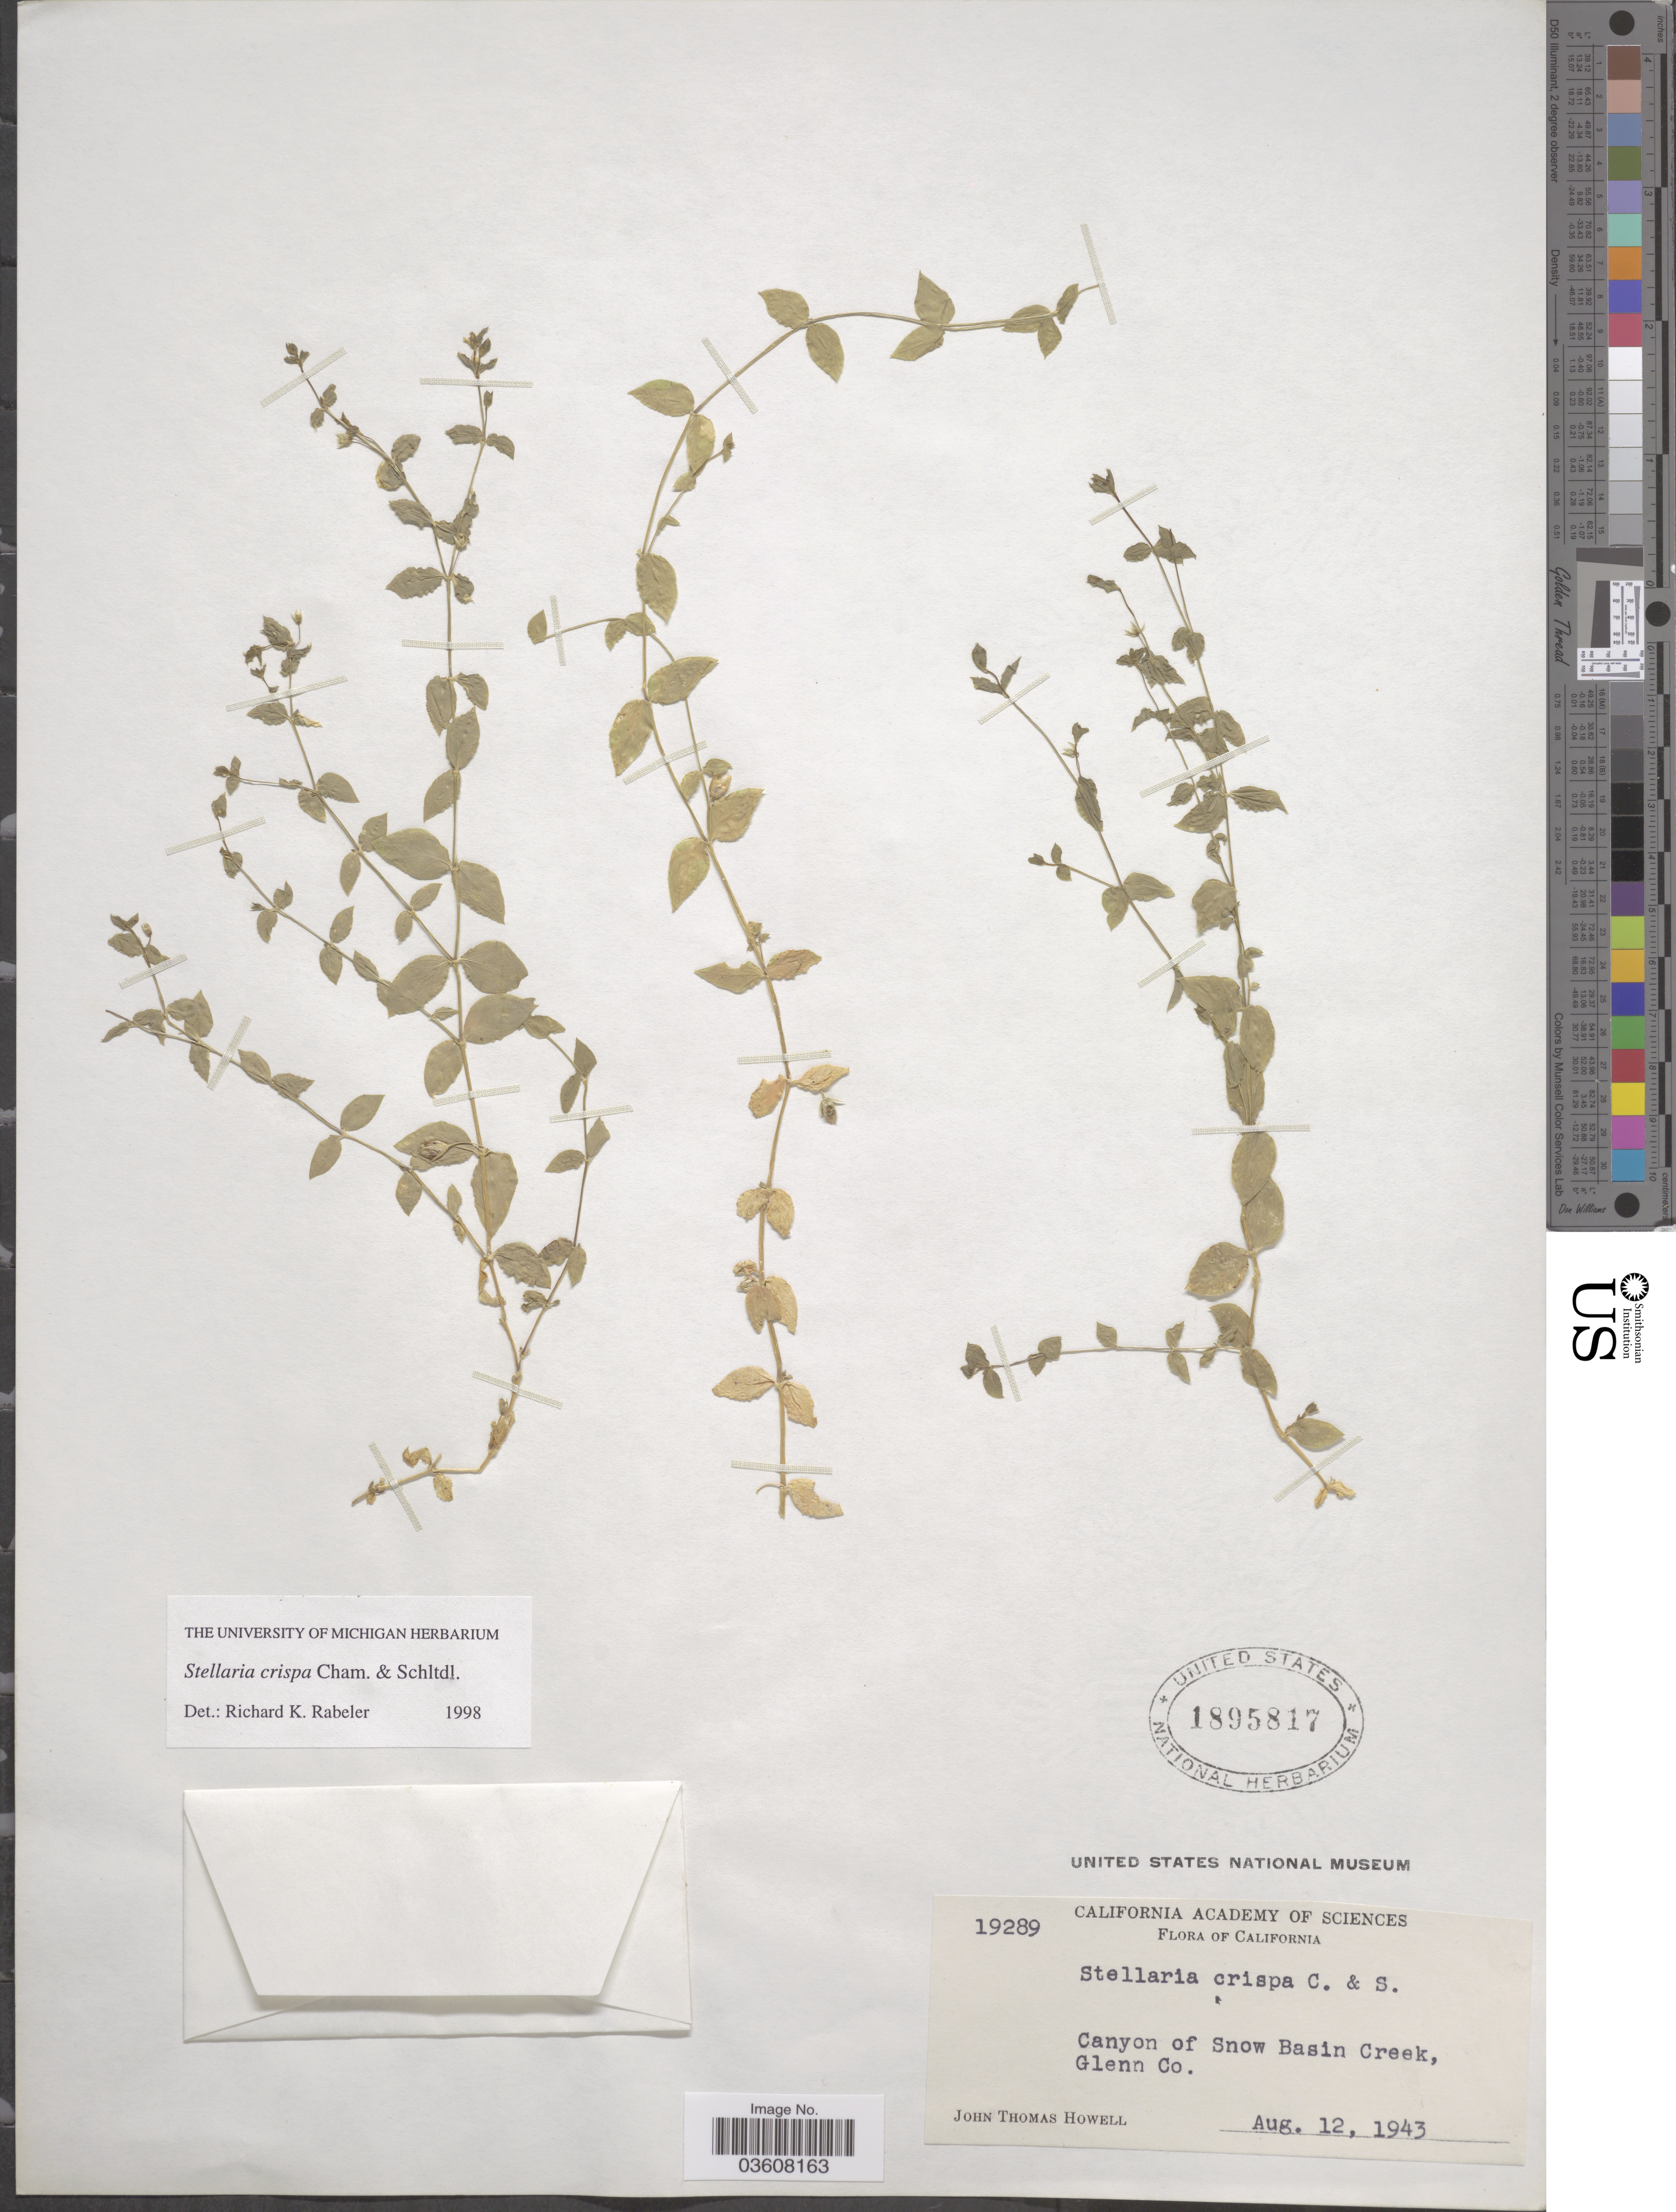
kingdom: Plantae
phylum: Tracheophyta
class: Magnoliopsida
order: Caryophyllales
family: Caryophyllaceae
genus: Stellaria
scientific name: Stellaria crispa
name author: Cham. & Schltdl.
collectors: J. T. Howell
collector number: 19289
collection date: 1943-08-12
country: United States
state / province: California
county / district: Glenn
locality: Canyon of Snow Basin Creek, Glenn Co.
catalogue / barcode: US 1895817